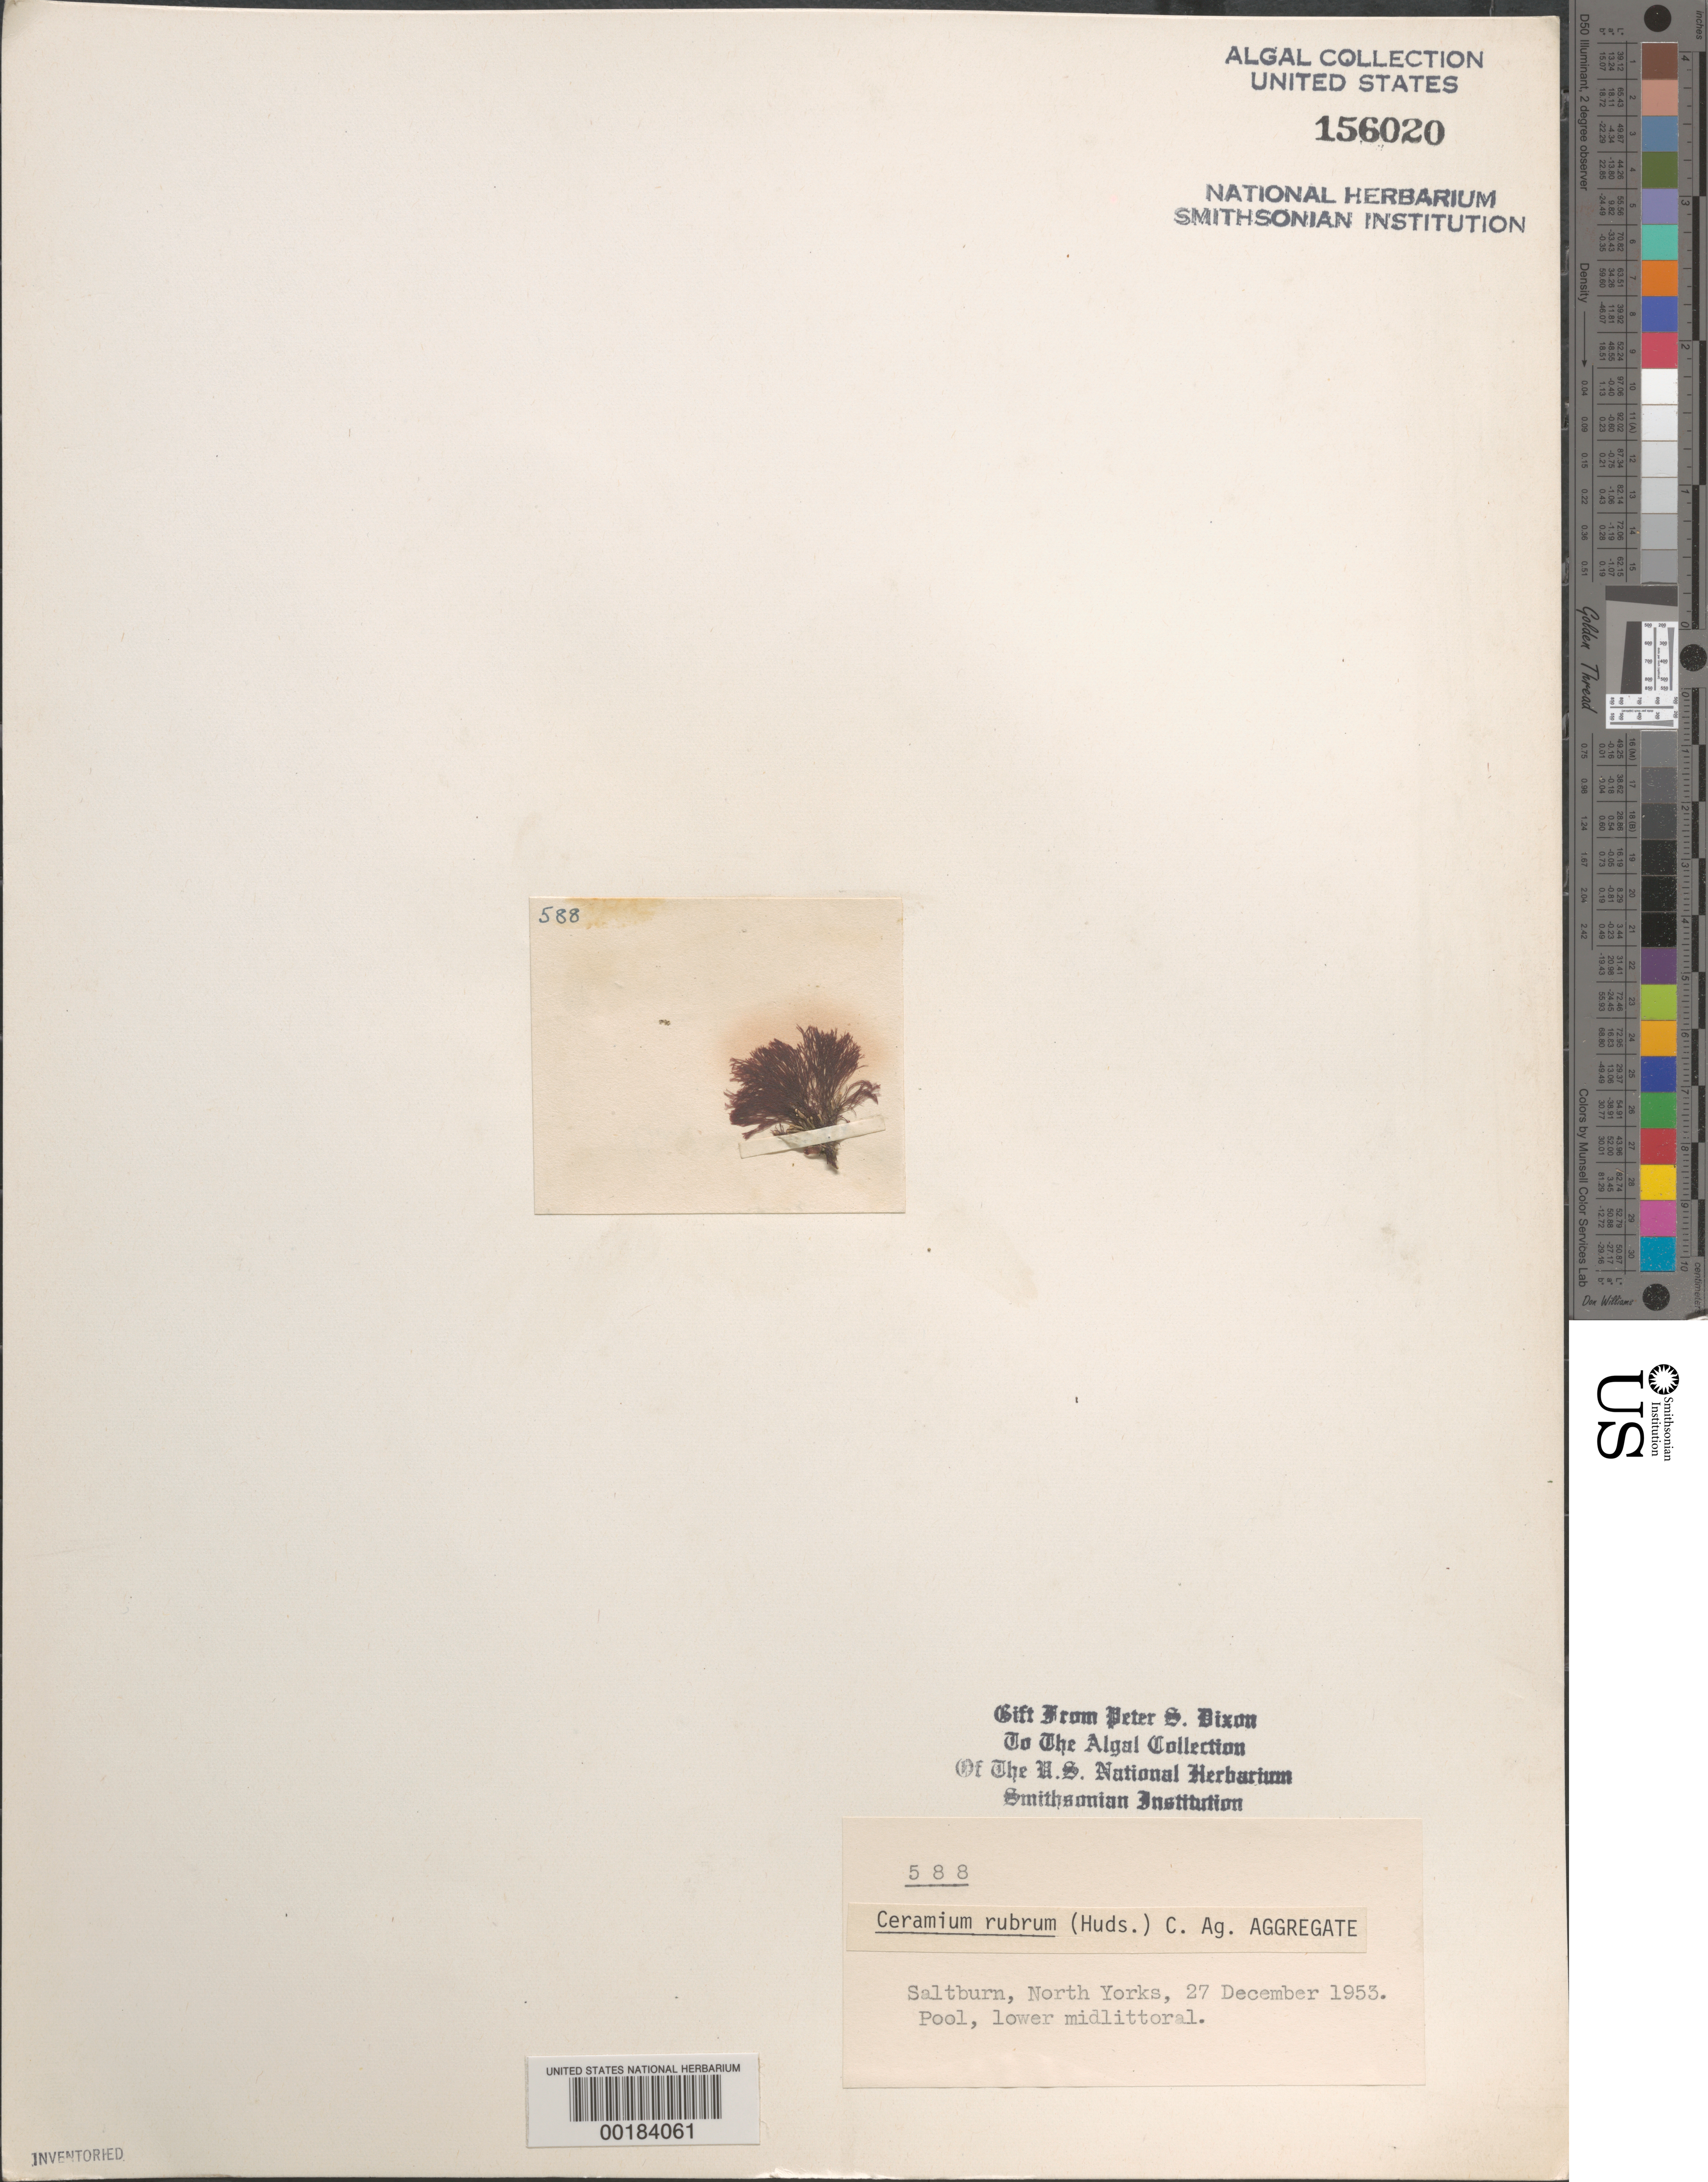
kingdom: Plantae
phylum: Rhodophyta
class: Florideophyceae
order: Ceramiales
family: Ceramiaceae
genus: Ceramium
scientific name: Ceramium rubrum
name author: C. Agardh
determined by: Dixon, P. S.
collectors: P. S. Dixon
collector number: PSD 588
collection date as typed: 27 Dec 1953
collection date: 1953-12-27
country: United Kingdom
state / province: England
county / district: North Yorkshire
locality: Saltburn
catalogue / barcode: US 156020